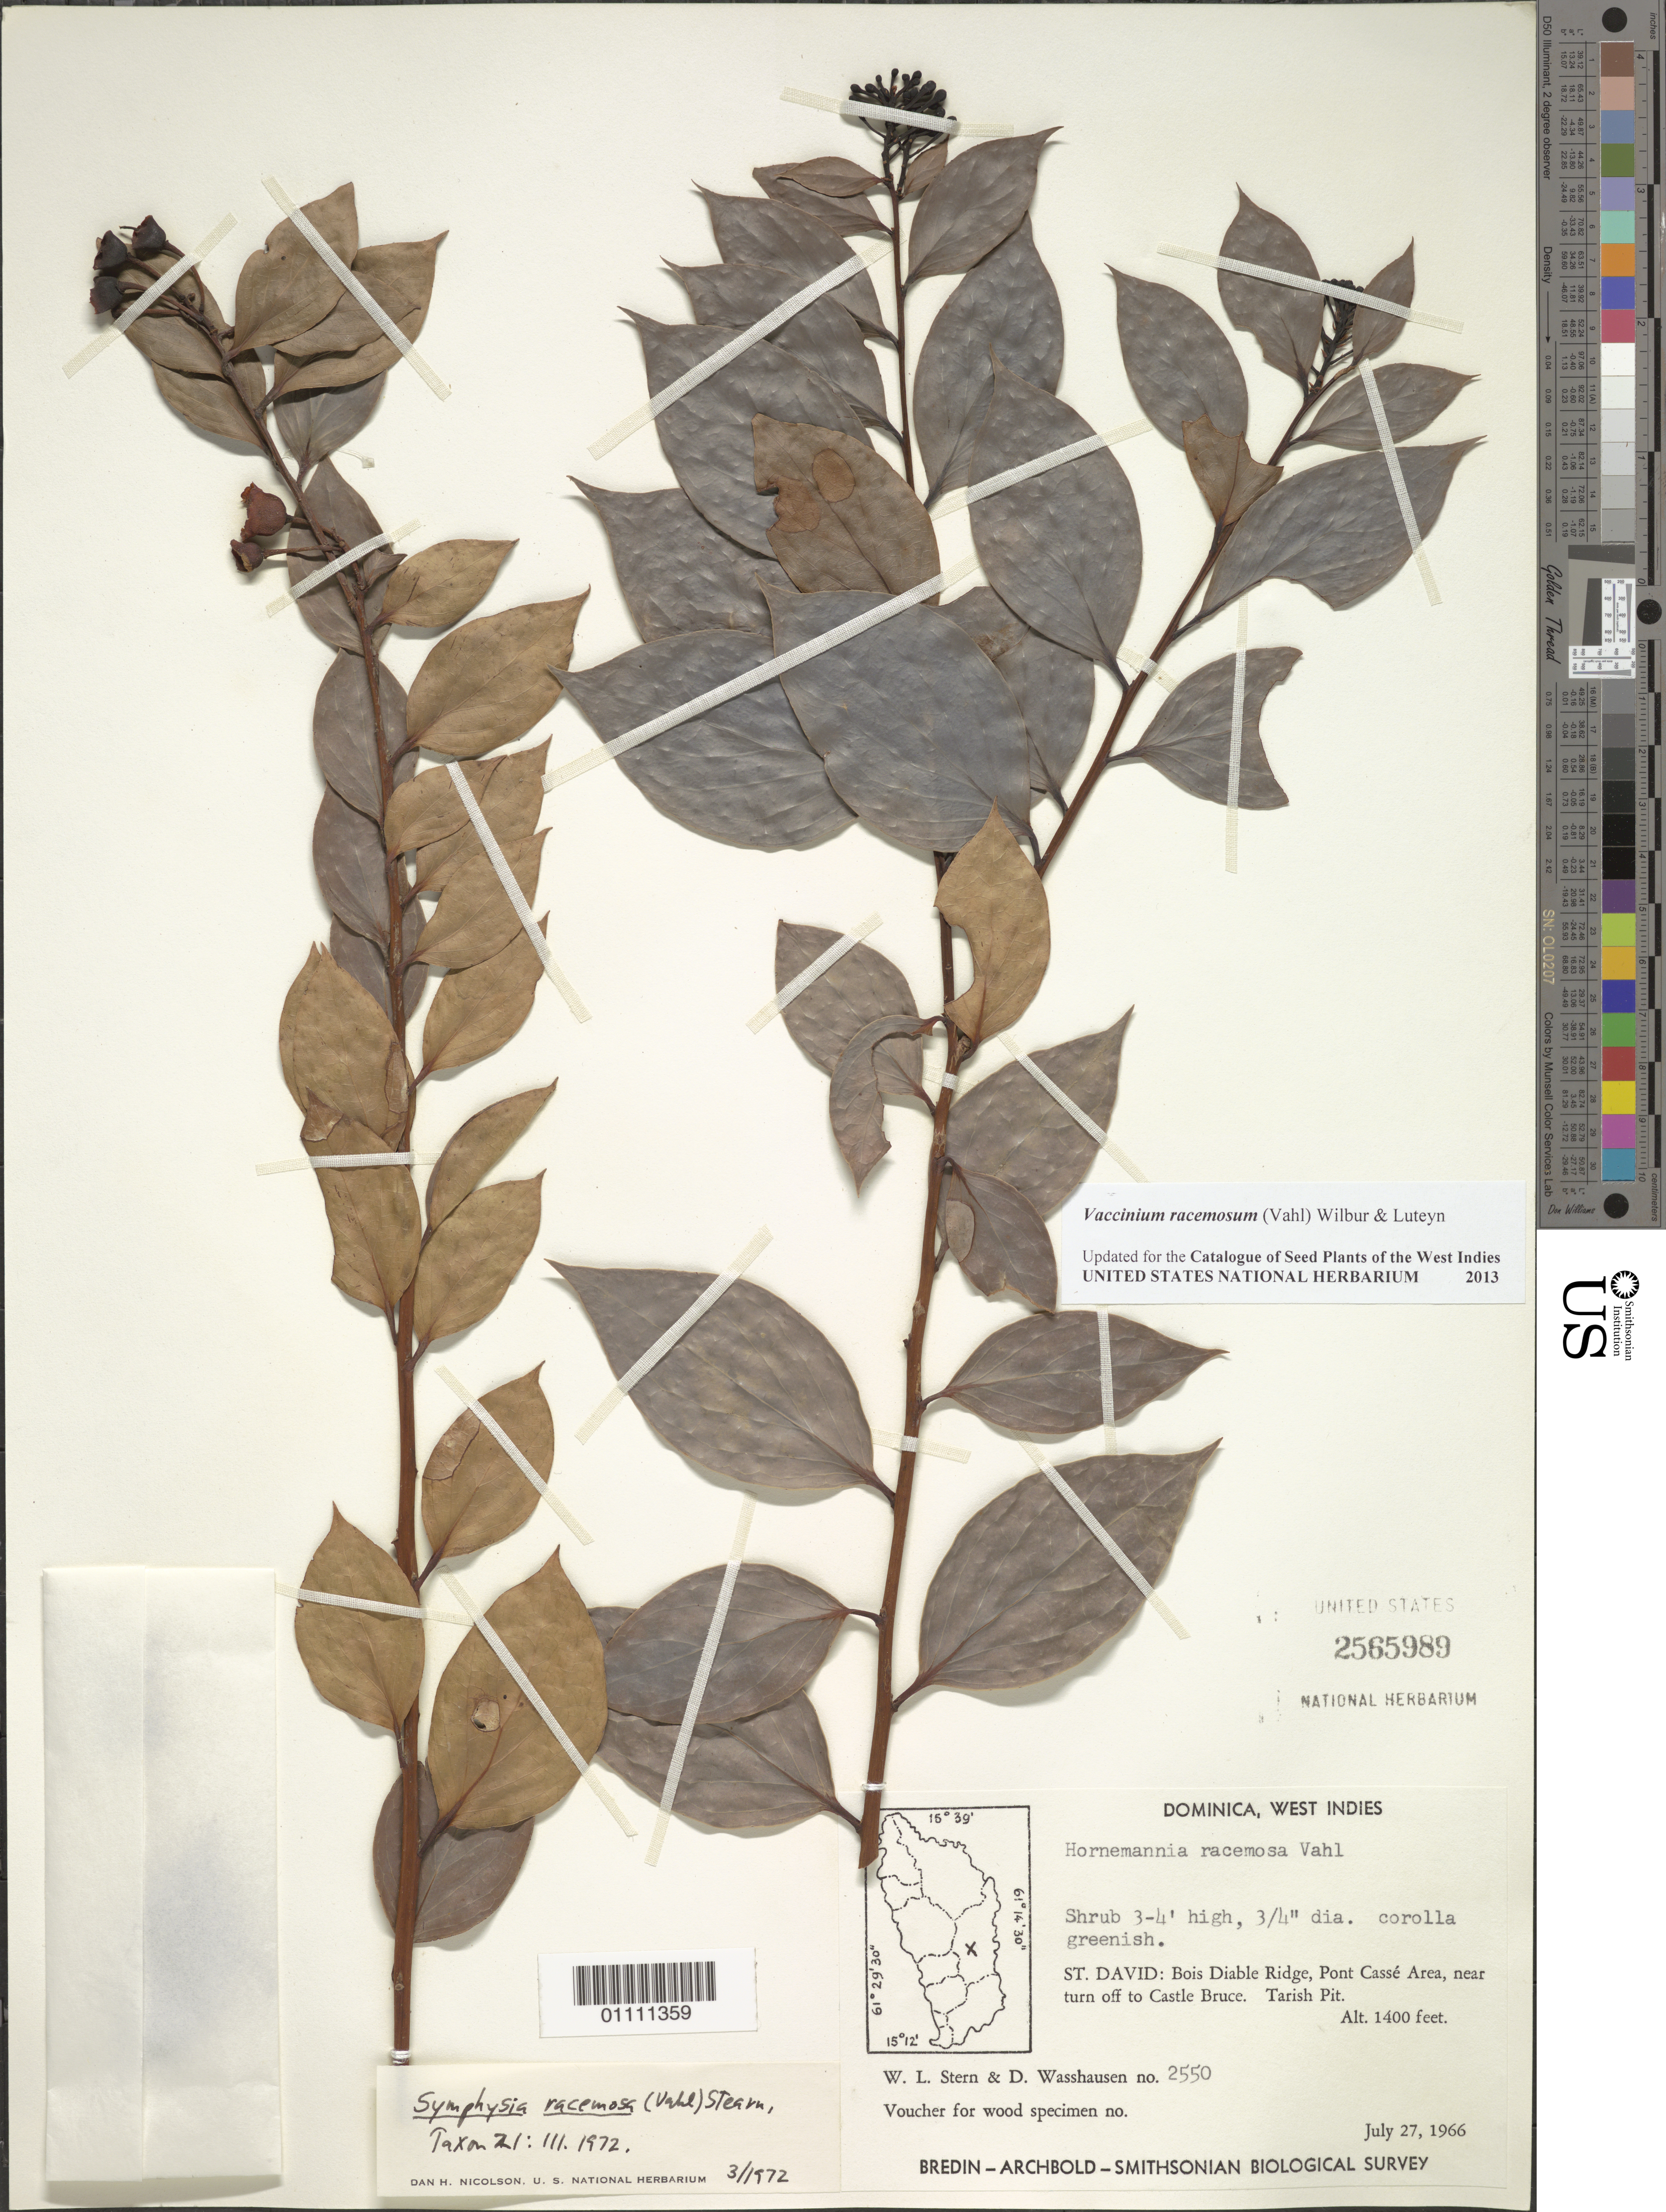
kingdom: Plantae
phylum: Tracheophyta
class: Magnoliopsida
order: Ericales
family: Ericaceae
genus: Vaccinium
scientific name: Vaccinium racemosum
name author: (Vahl) Wilbur & Luteyn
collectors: W. L. Stern & D. C. Wasshausen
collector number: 2550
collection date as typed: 27 Jul 1966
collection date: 1966-07-27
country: Dominica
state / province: St. David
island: Dominica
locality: Bois Diable Ridge, Pont Casse Area, near turn off to Castle Bruce. Tarish Pit.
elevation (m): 427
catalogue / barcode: US 2565989